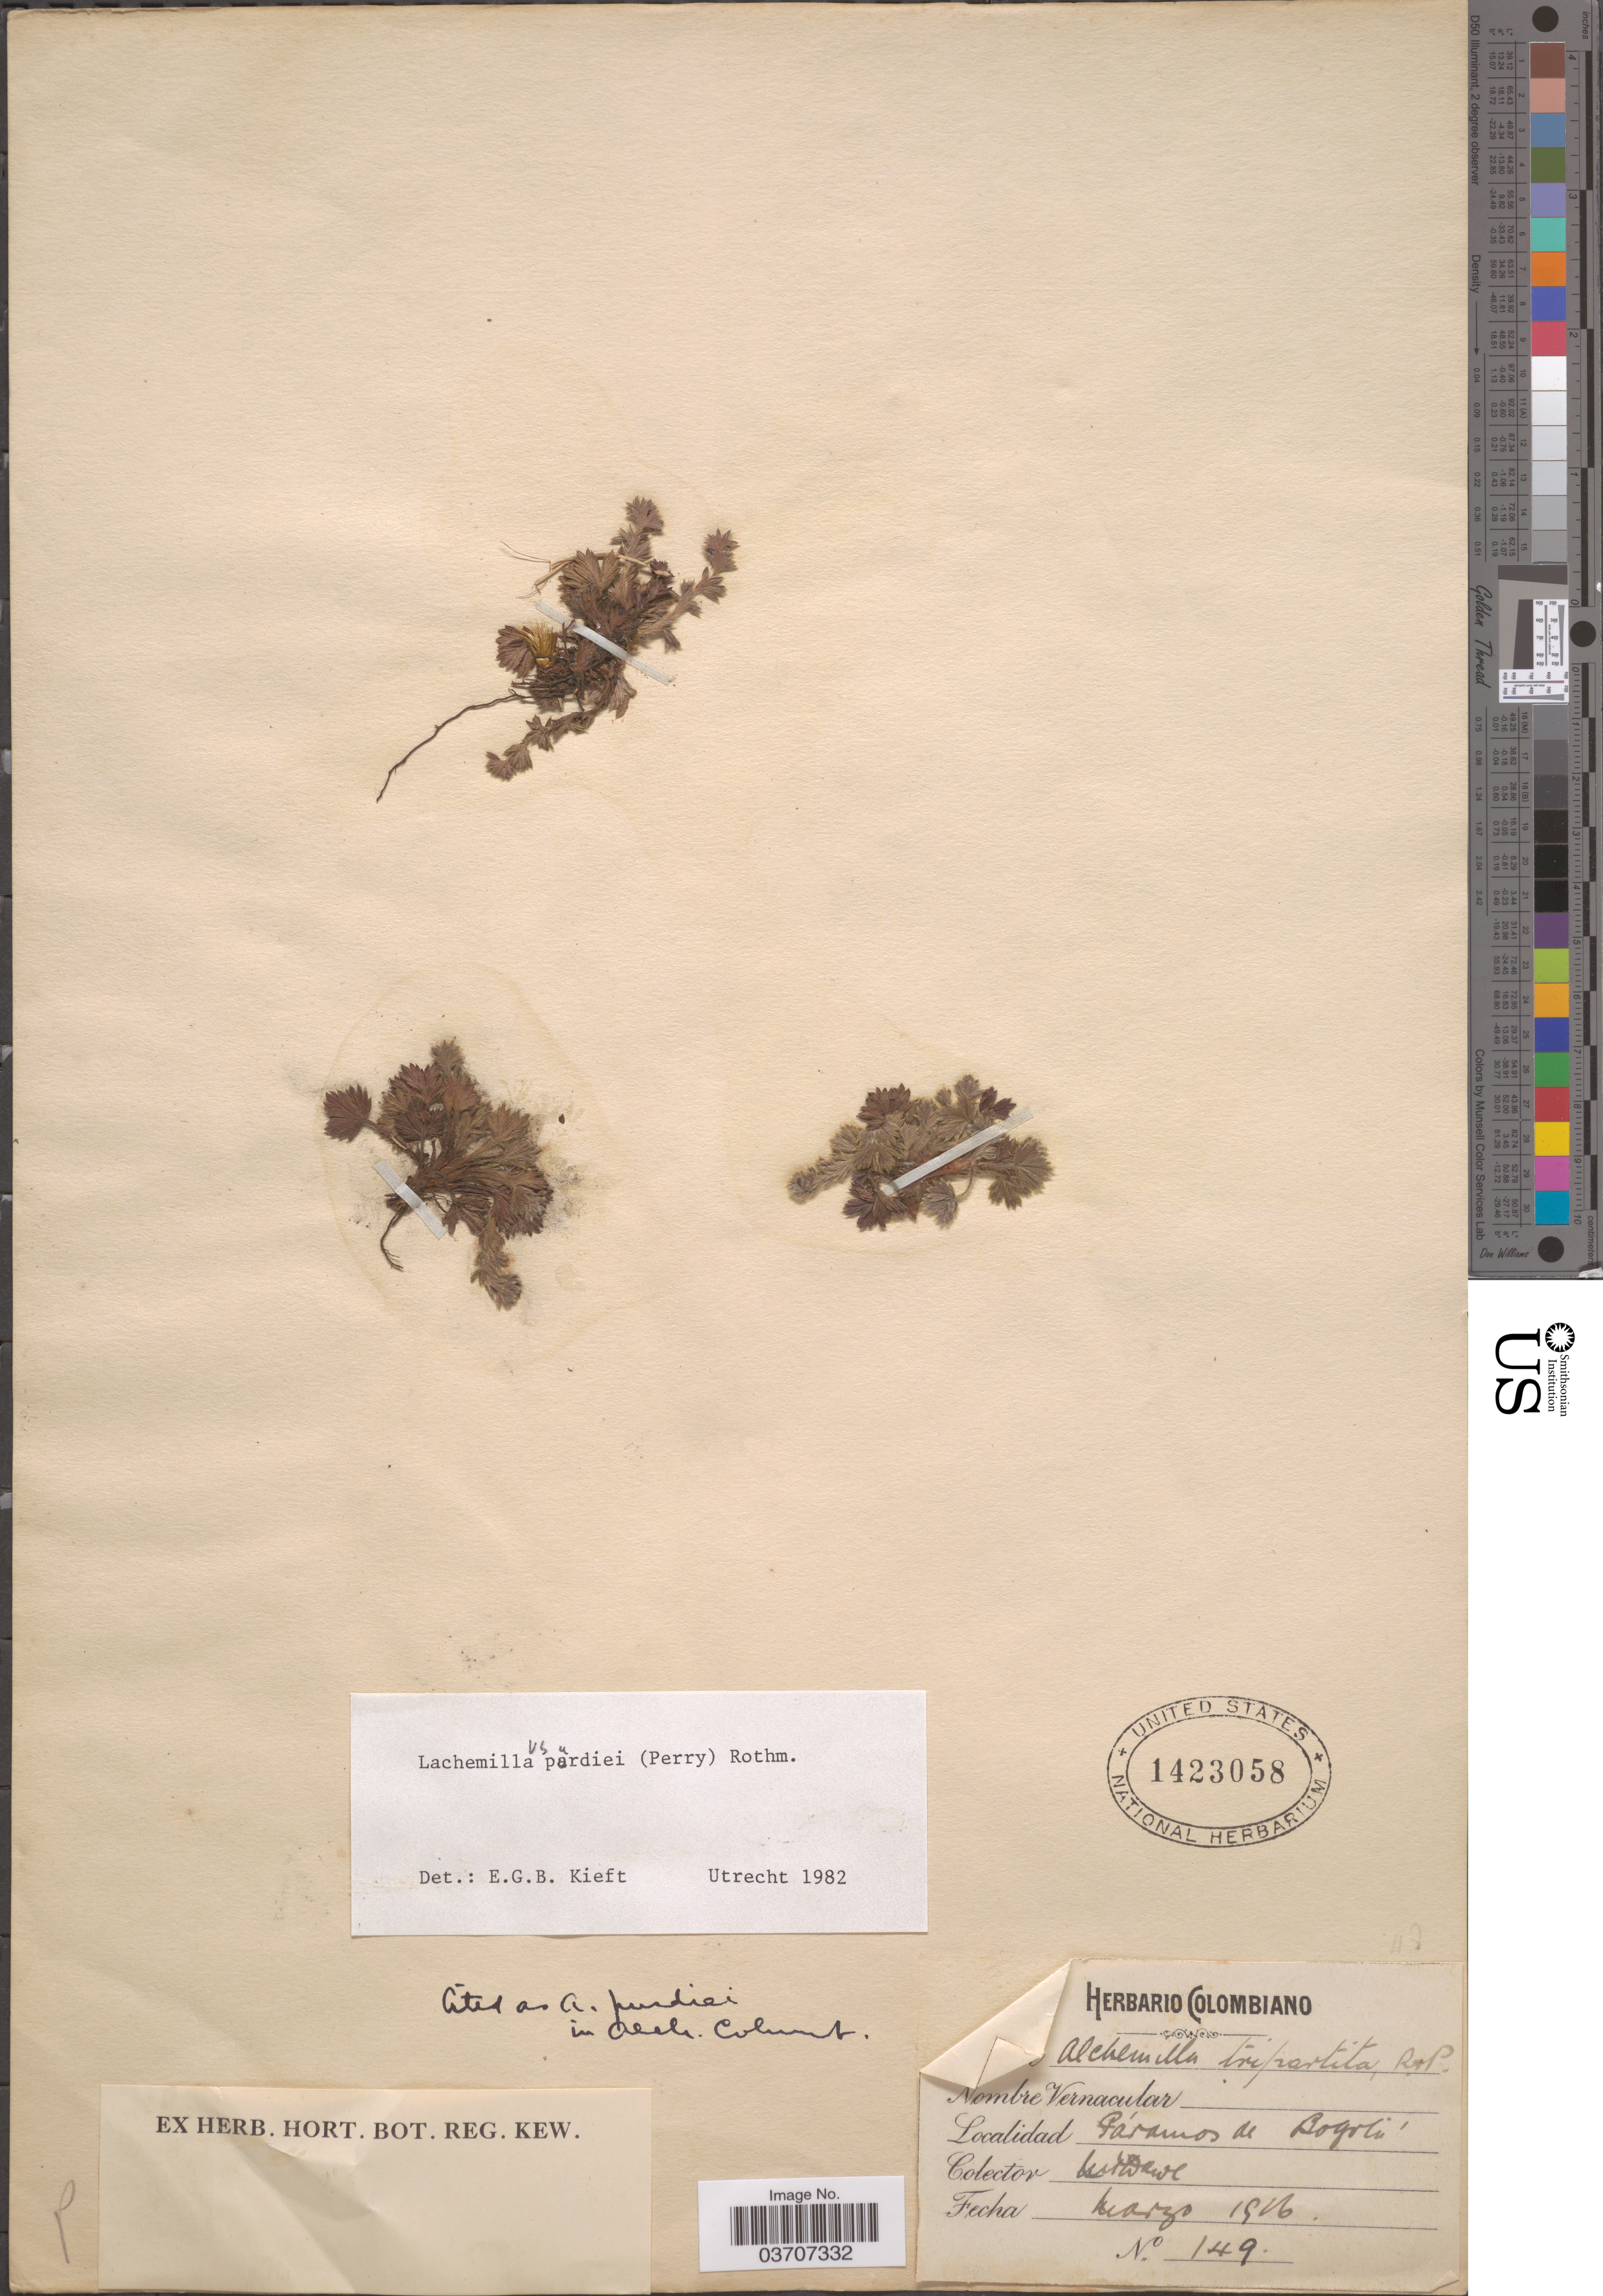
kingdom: Plantae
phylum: Tracheophyta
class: Magnoliopsida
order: Rosales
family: Rosaceae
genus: Lachemilla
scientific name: Lachemilla purdiei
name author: (L.M. Perry) Rothm.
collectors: M. T. Dawe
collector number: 149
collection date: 1916-03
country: Colombia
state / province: Bogota D.C.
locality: Páramos de Bogotá.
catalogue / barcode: US 1423058